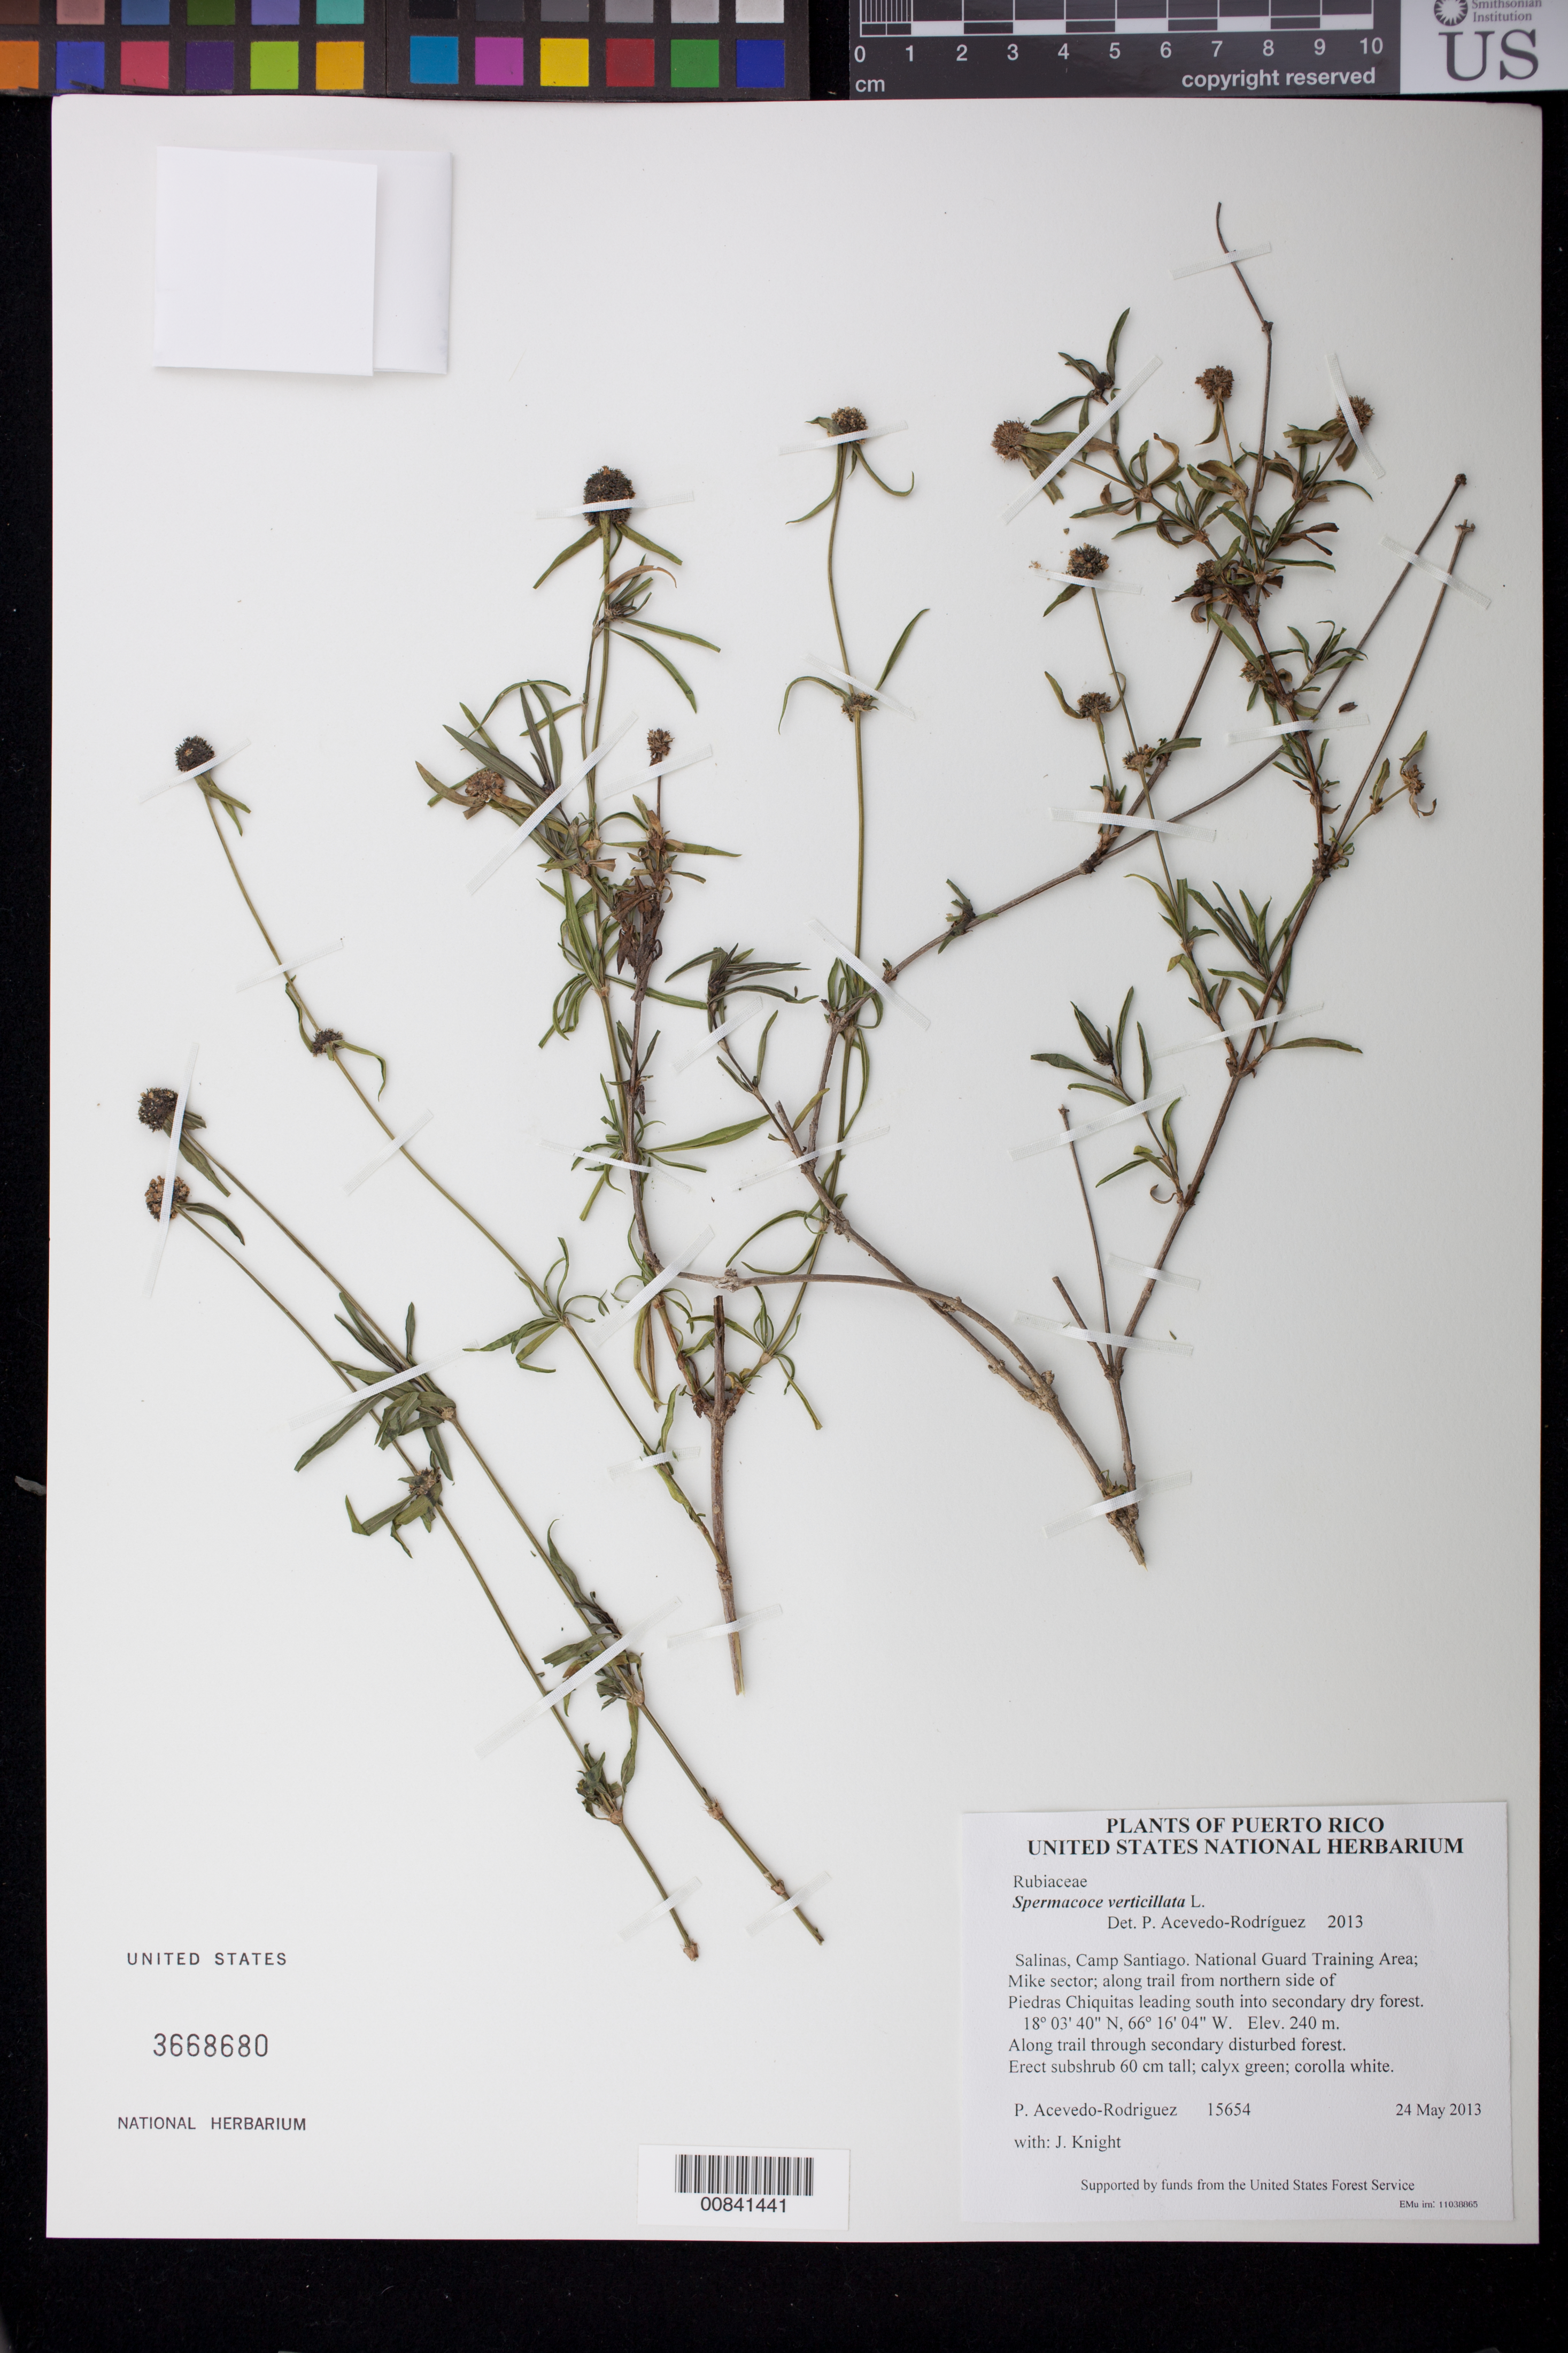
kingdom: Plantae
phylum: Tracheophyta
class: Magnoliopsida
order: Gentianales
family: Rubiaceae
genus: Spermacoce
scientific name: Spermacoce verticillata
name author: L.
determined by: Acevedo-Rodríguez, P., (BOT), Smithsonian Institution - National Museum of Natural History (UNITED STATES)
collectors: P. Acevedo-Rodr. & J. Knight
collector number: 15654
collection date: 2013-05-24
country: Puerto Rico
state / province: Salinas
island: Puerto Rico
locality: Camp Santiago. National Guard Training Area; Mike sector; along trail from northern side of Piedras Chiquitas leading south into secondary dry forest.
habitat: Along trail through secondary disturbed forest.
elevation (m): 240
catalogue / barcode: US 3668680